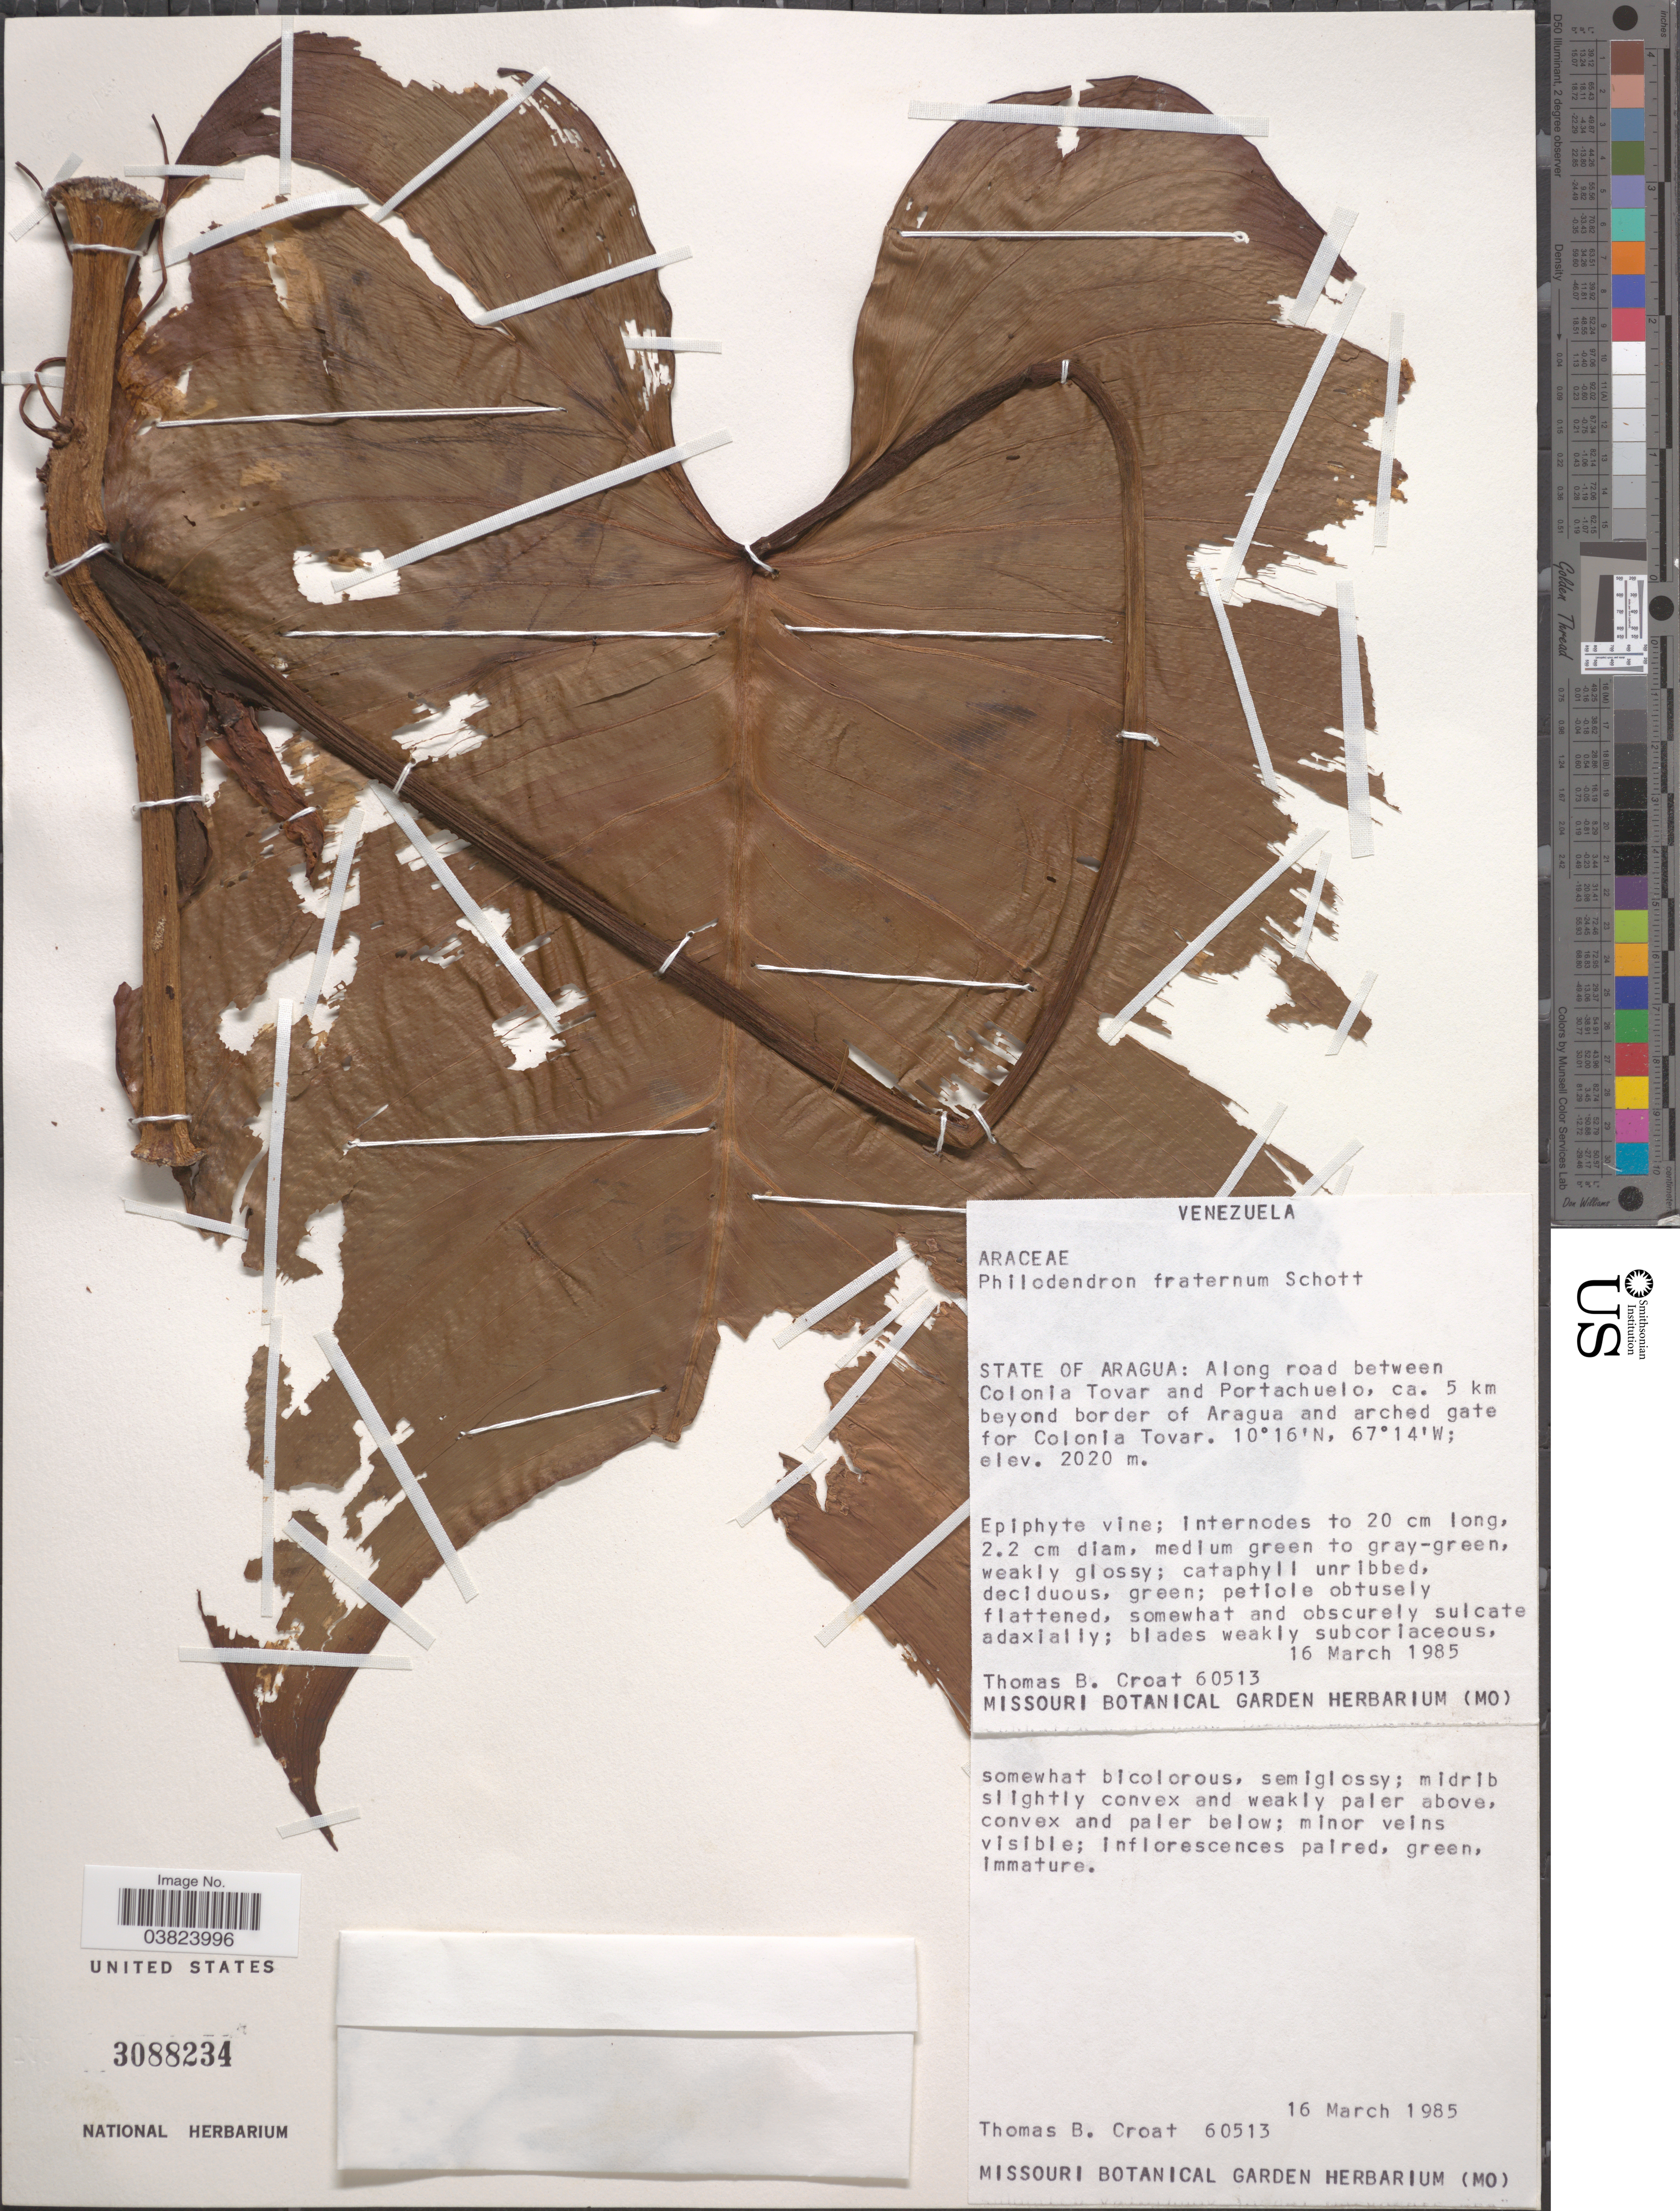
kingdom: Plantae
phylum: Tracheophyta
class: Liliopsida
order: Alismatales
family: Araceae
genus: Philodendron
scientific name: Philodendron fraternum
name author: Schott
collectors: T. B. Croat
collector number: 60513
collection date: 1985-03-16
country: Venezuela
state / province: Aragua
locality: Along road between Colonia Tovar and Portachuelo, ca. 5 km beyond border of Aragua and arched gate for Colonia Tovar.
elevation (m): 2020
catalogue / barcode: US 3088234